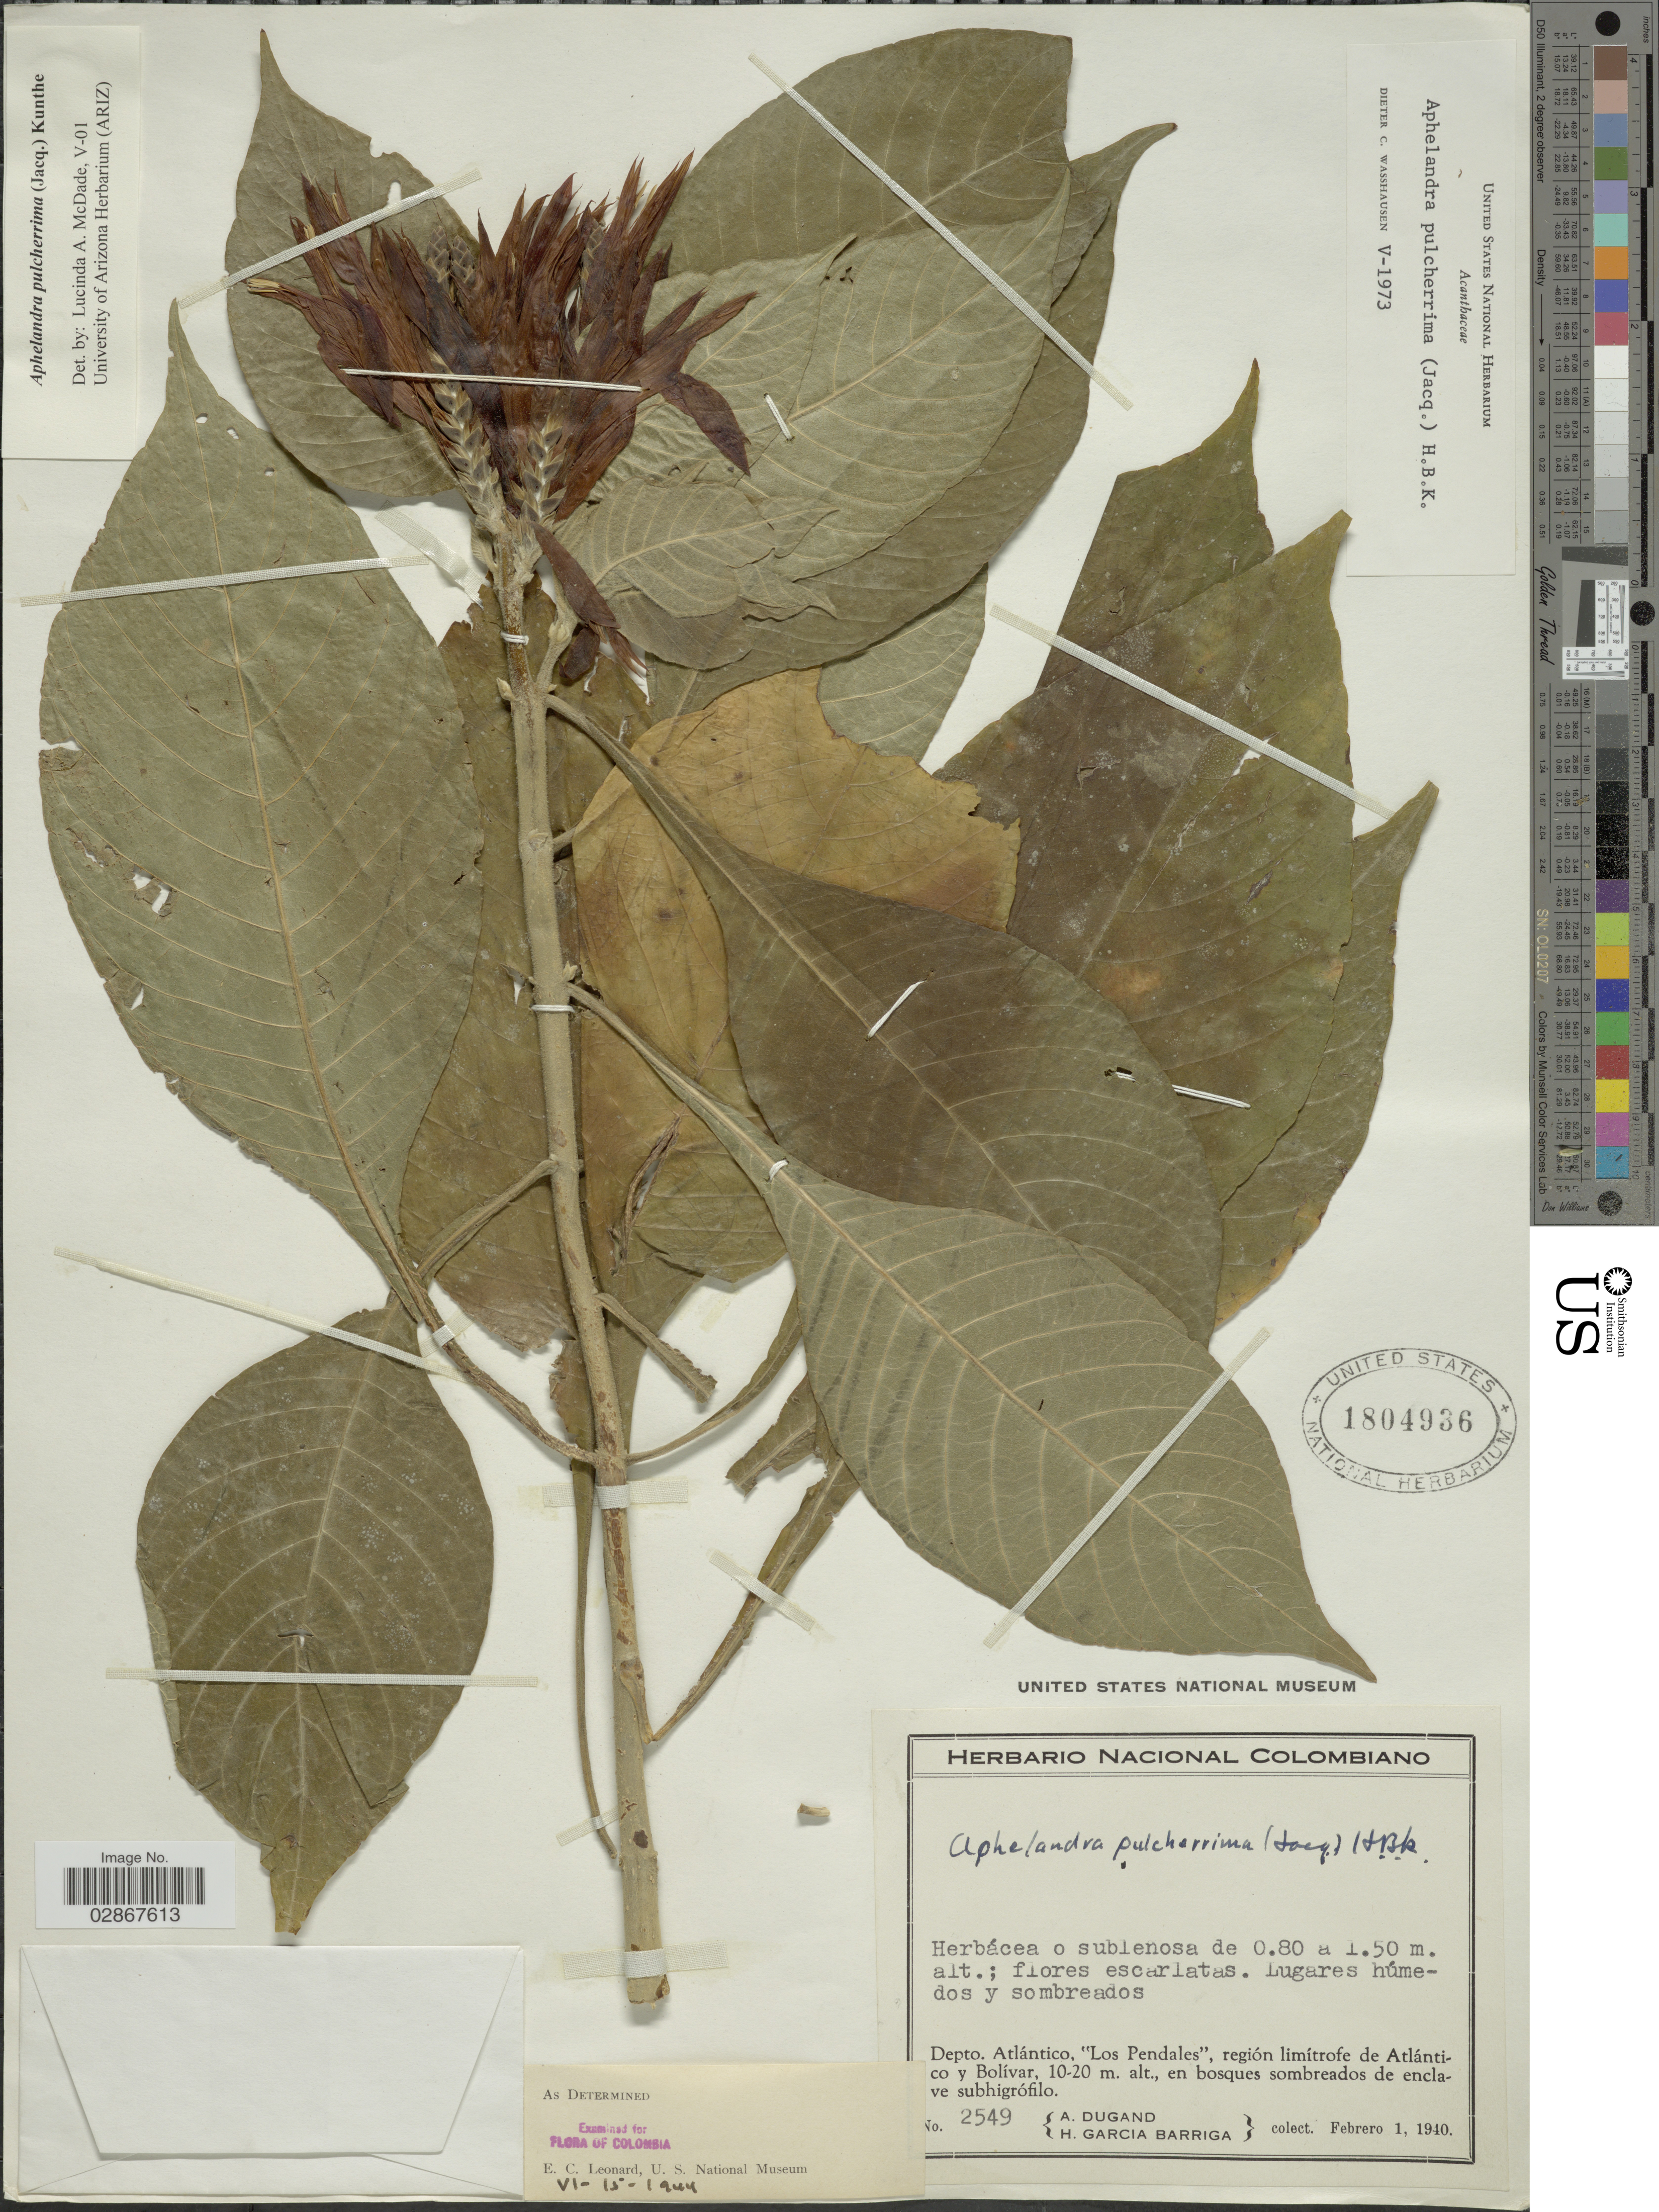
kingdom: Plantae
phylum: Tracheophyta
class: Magnoliopsida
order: Lamiales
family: Acanthaceae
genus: Aphelandra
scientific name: Aphelandra pulcherrima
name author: (Jacq.) Kunth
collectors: A. Dugand & H. García Barriga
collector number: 2549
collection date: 1940-02-01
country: Colombia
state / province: Atlántico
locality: Depto. Atlántico, "Los Pendales", región limítrofe de Atlántico y Bolívar.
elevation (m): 10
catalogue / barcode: US 1804936